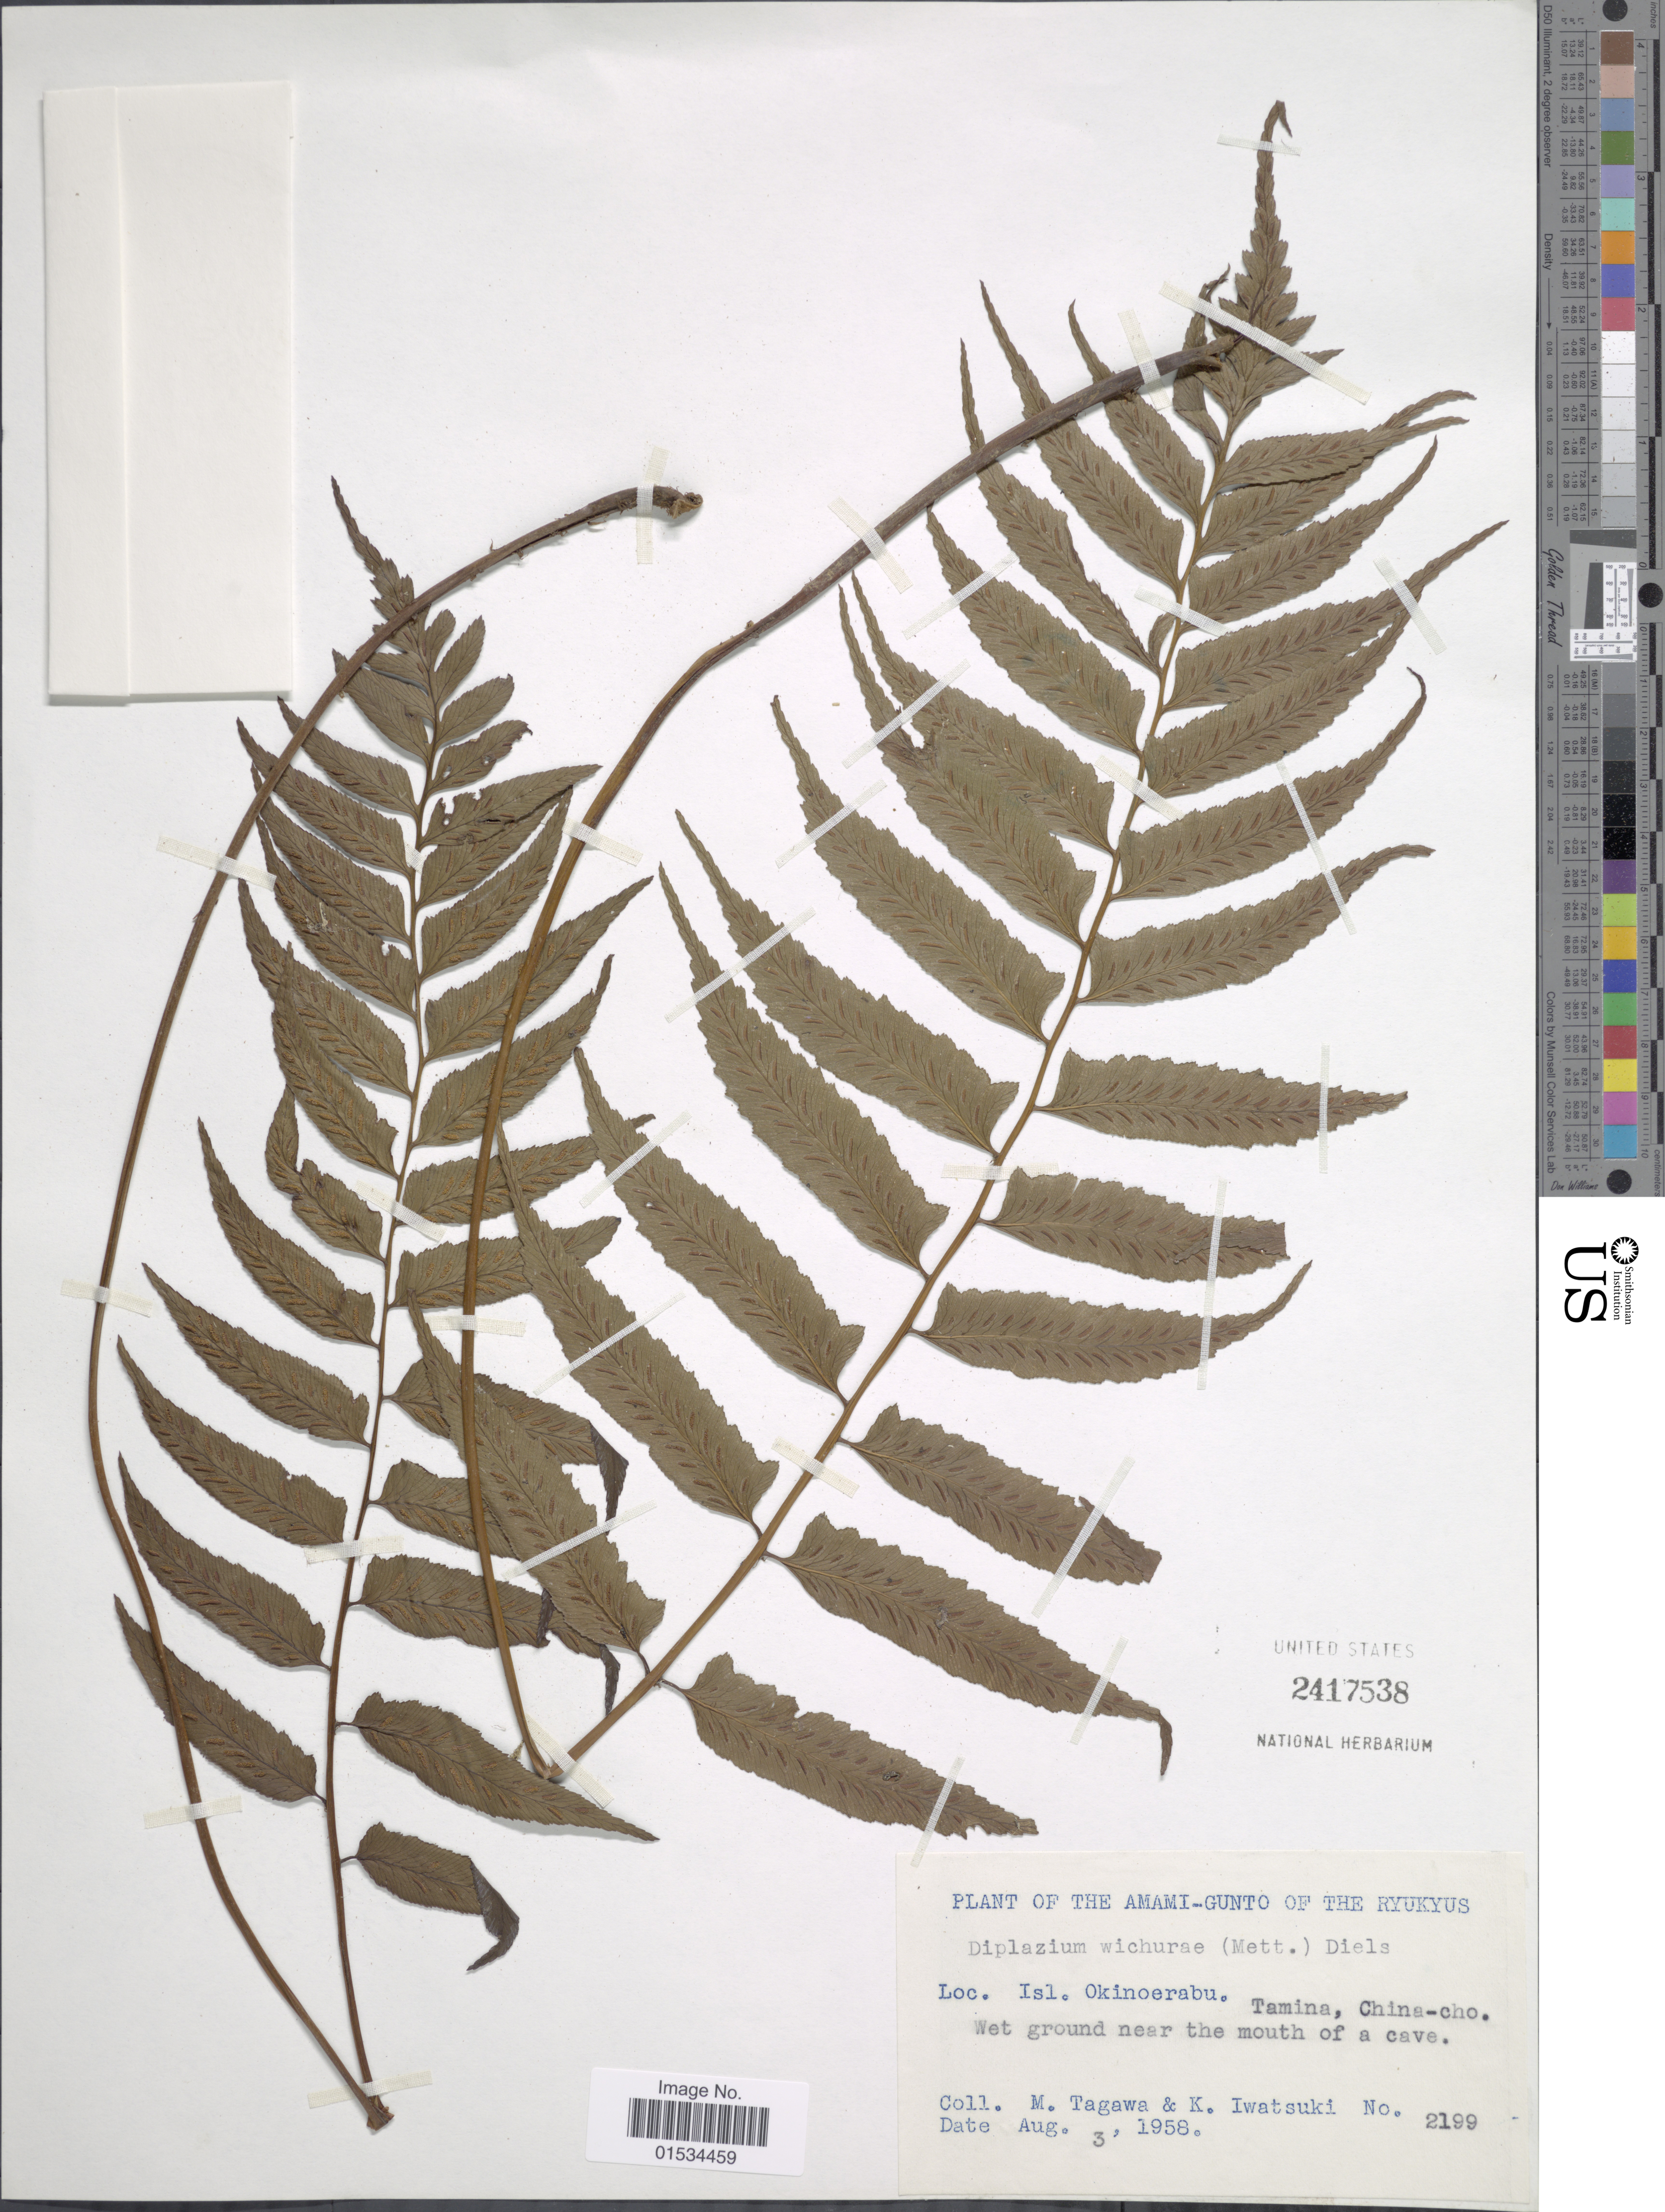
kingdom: Plantae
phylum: Tracheophyta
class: Polypodiopsida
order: Polypodiales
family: Athyriaceae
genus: Diplazium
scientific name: Diplazium wichurae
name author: (Mett.) Diels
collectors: M. Tagawa & K. Iwatsuki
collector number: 2199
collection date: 1958-08-09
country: Japan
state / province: Okinawa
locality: The Amami-Gunto of the Ryukyus, Isl. Okinoerabu, Tamina, China-cho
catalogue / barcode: US 2417538